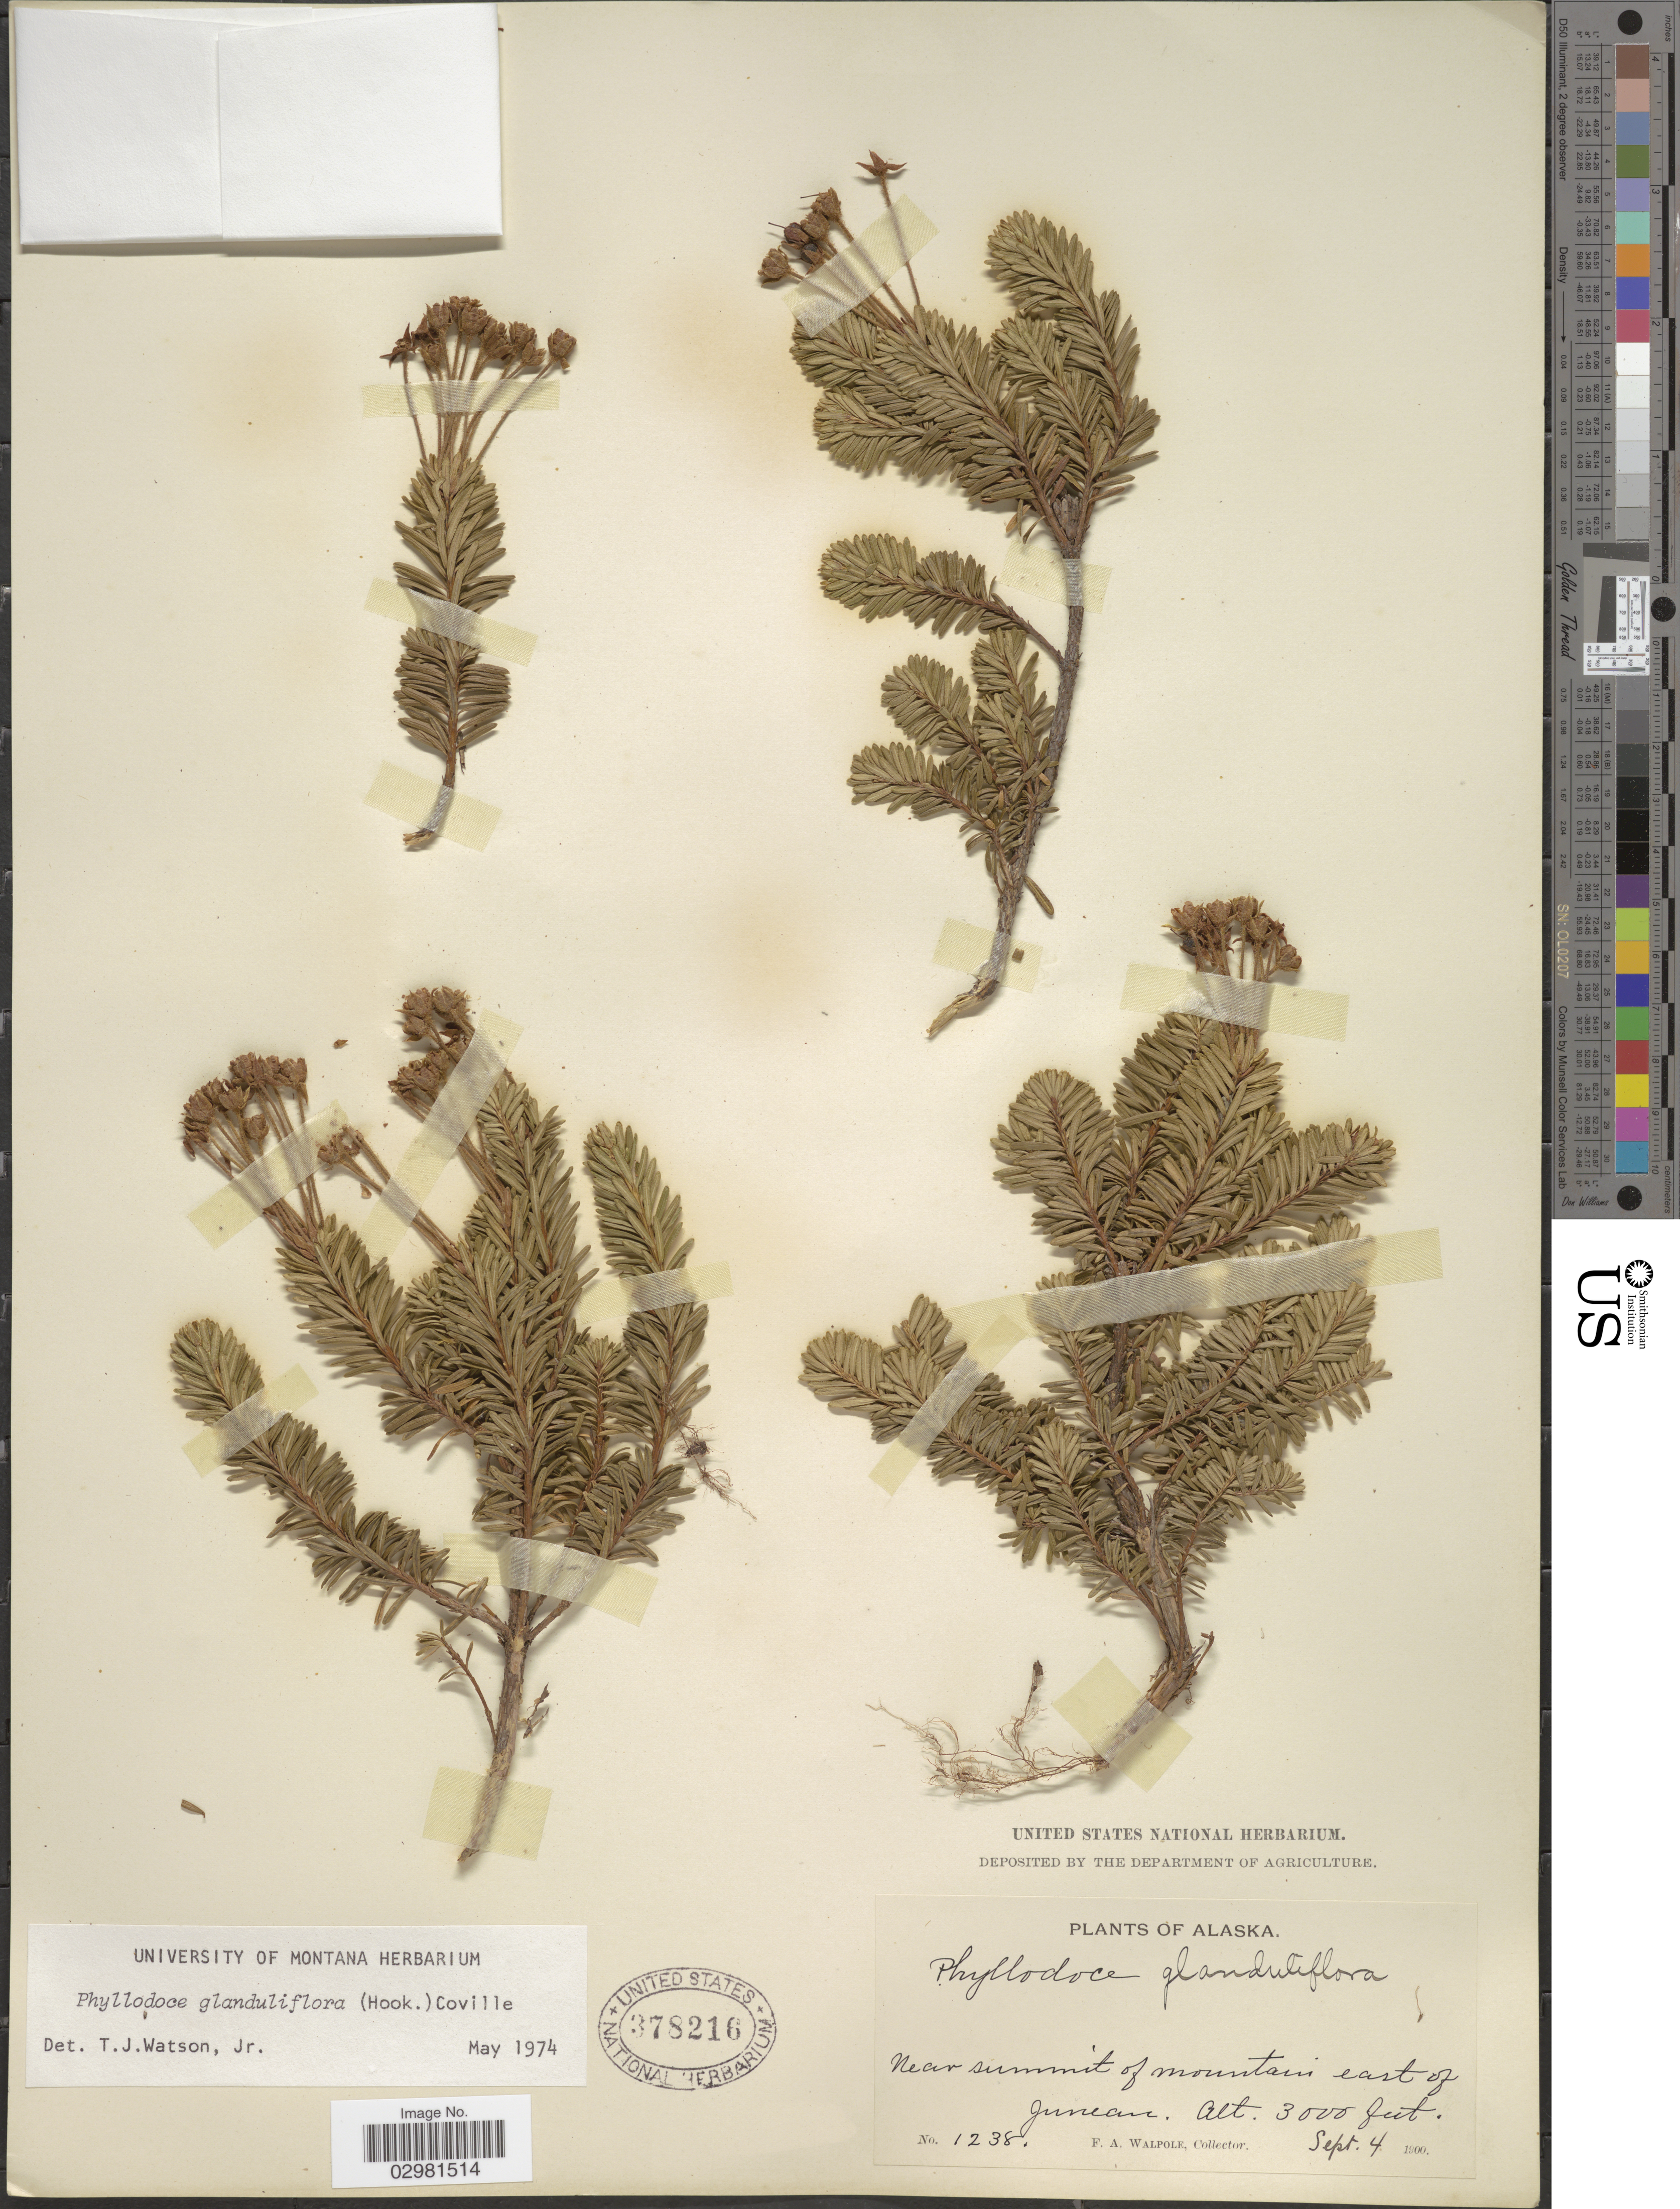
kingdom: Plantae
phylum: Tracheophyta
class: Magnoliopsida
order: Ericales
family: Ericaceae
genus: Phyllodoce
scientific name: Phyllodoce glanduliflora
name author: (Hook.) Coville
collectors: F. Walpole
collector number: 1238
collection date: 1900-09-04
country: United States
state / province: Alaska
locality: Near summit of mountain east of Juneau.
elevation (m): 914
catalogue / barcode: US 378216